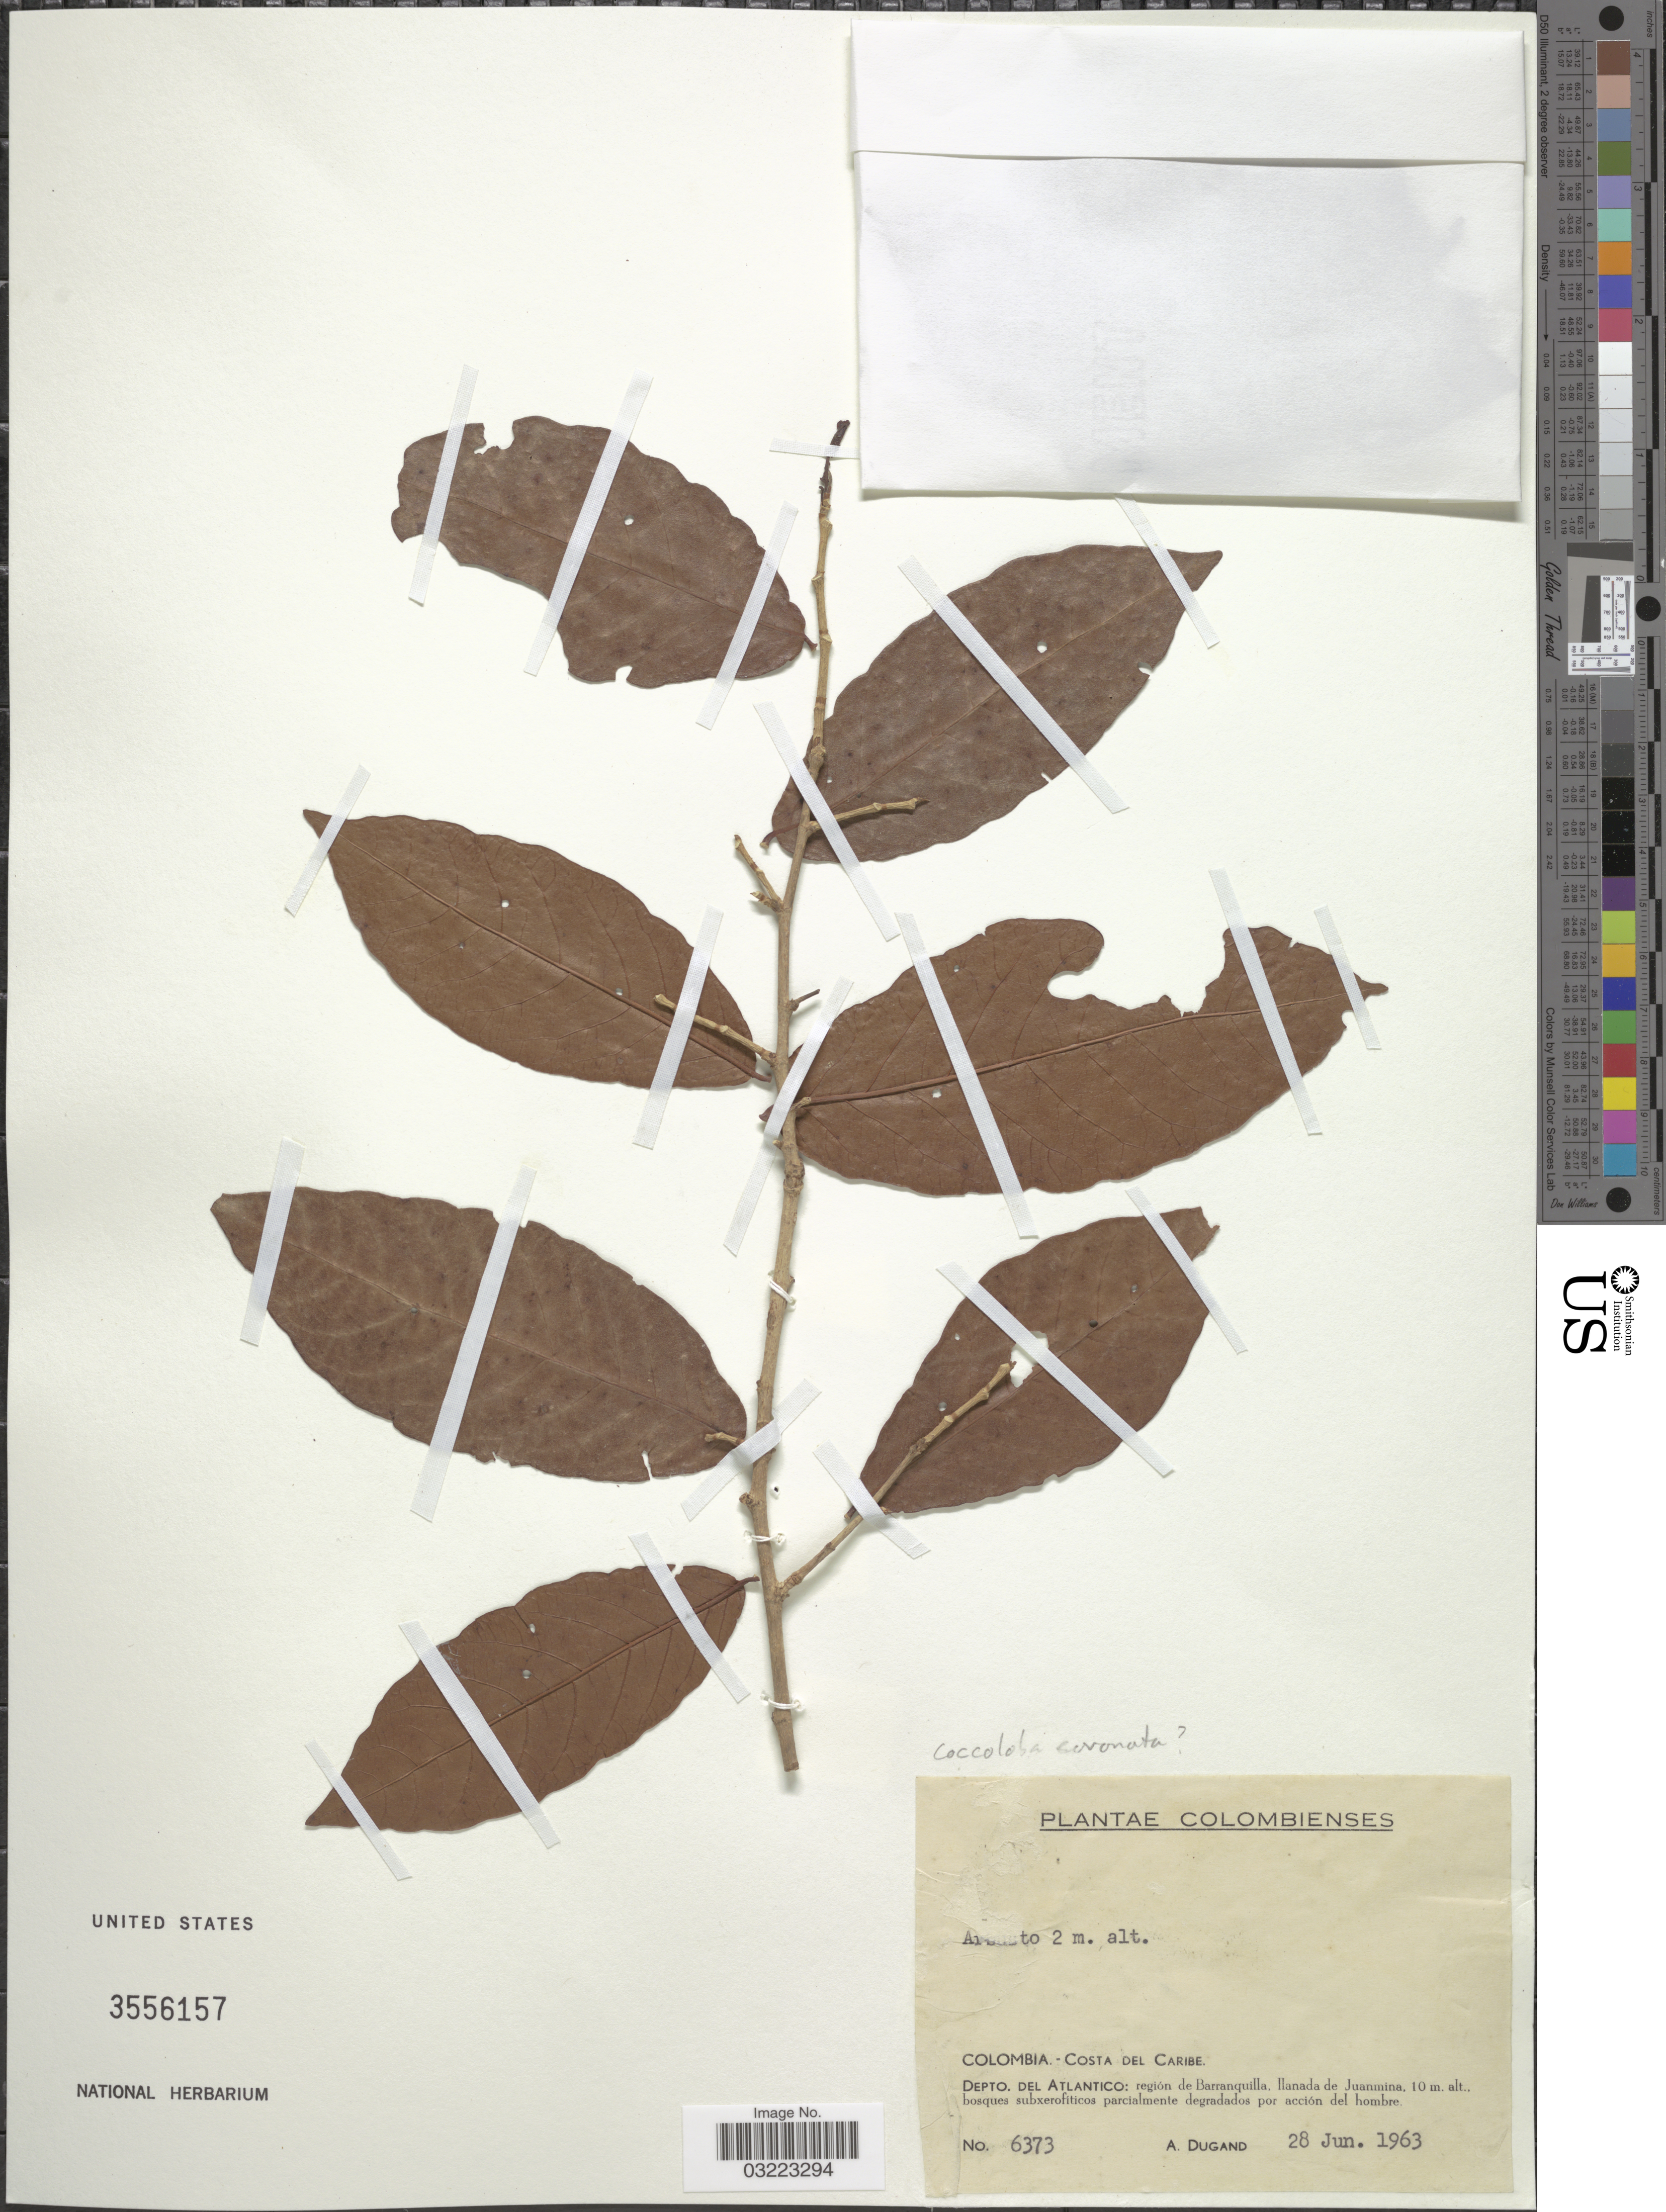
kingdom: Plantae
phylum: Tracheophyta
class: Magnoliopsida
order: Caryophyllales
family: Polygonaceae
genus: Coccoloba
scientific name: Coccoloba coronata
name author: Jacq.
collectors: A. Dugand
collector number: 6373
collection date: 1963-06-28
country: Colombia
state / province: Atlántico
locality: Costa del Caribe. Depto. del Atlantico: región de Barranquilla. Ilanada de Juanmina.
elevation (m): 10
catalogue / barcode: US 3556157